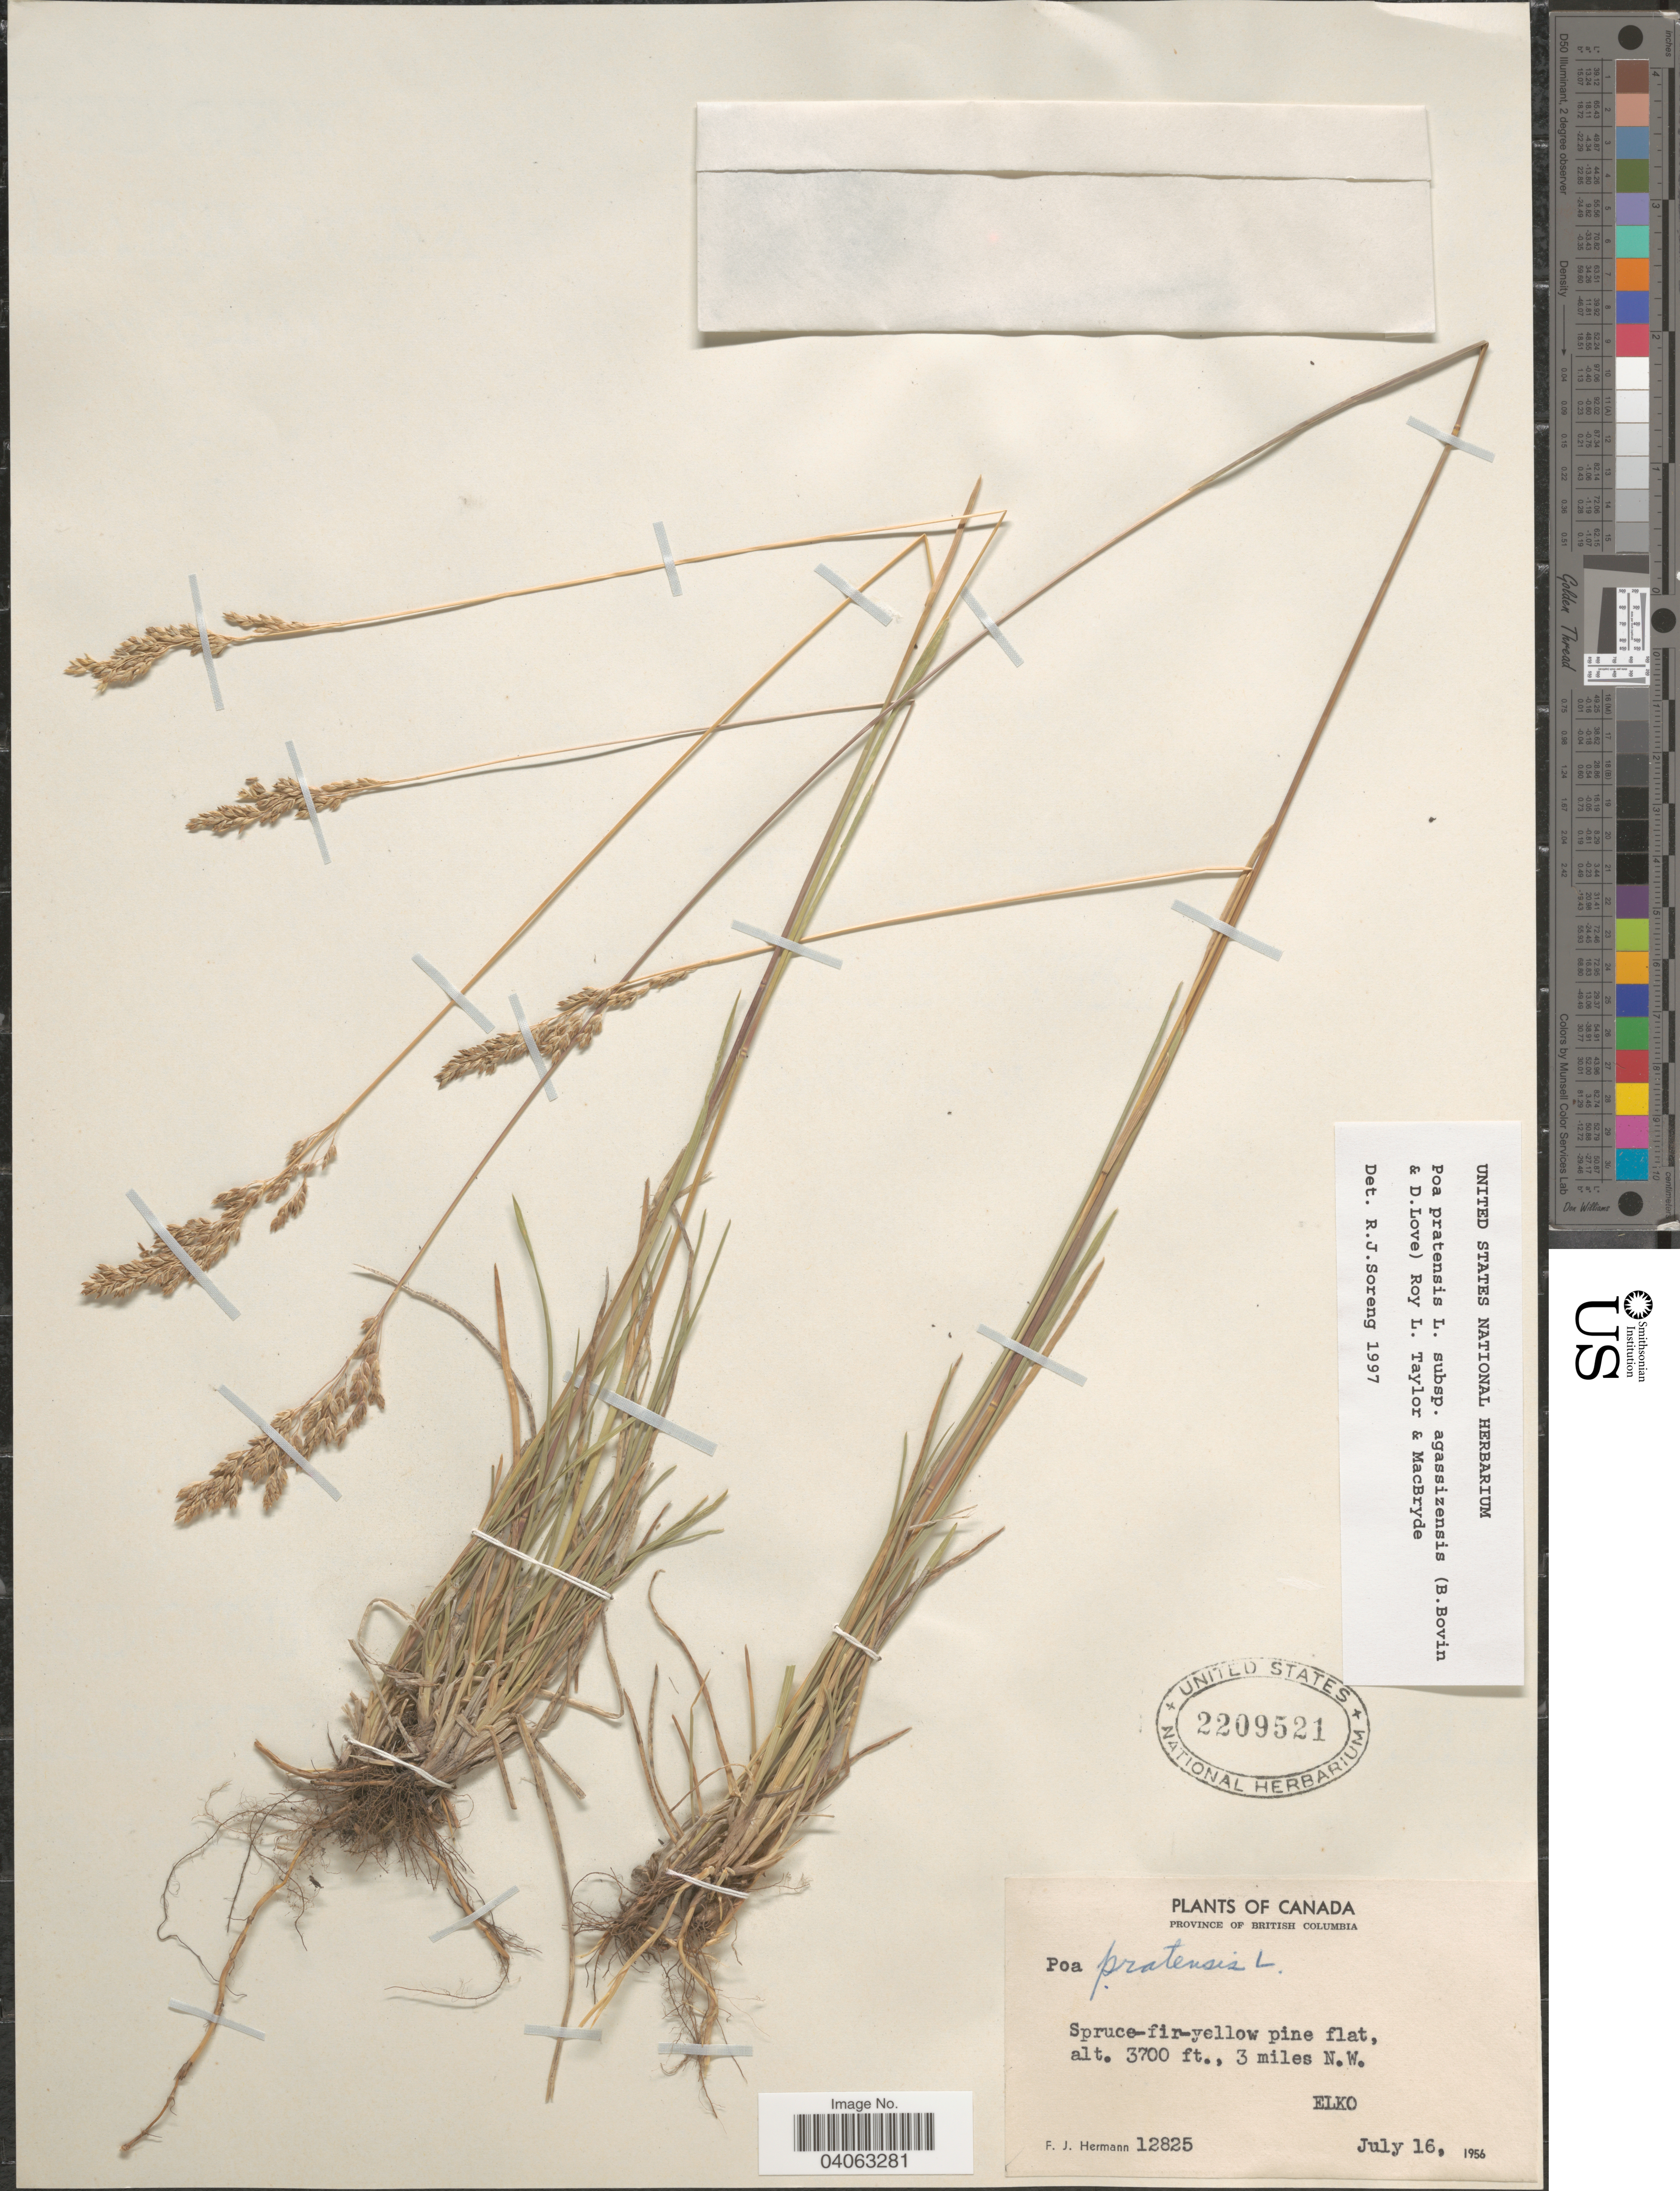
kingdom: Plantae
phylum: Tracheophyta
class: Liliopsida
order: Poales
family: Poaceae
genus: Poa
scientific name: Poa pratensis subsp. agassizensis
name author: (B. Boivin & D. Löve) Roy L. Taylor & MacBryde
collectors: F. J. Hermann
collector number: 12825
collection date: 1956-07-16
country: Canada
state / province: British Columbia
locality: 3 miles N.W. Elko.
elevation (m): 1128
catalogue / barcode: US 2209521